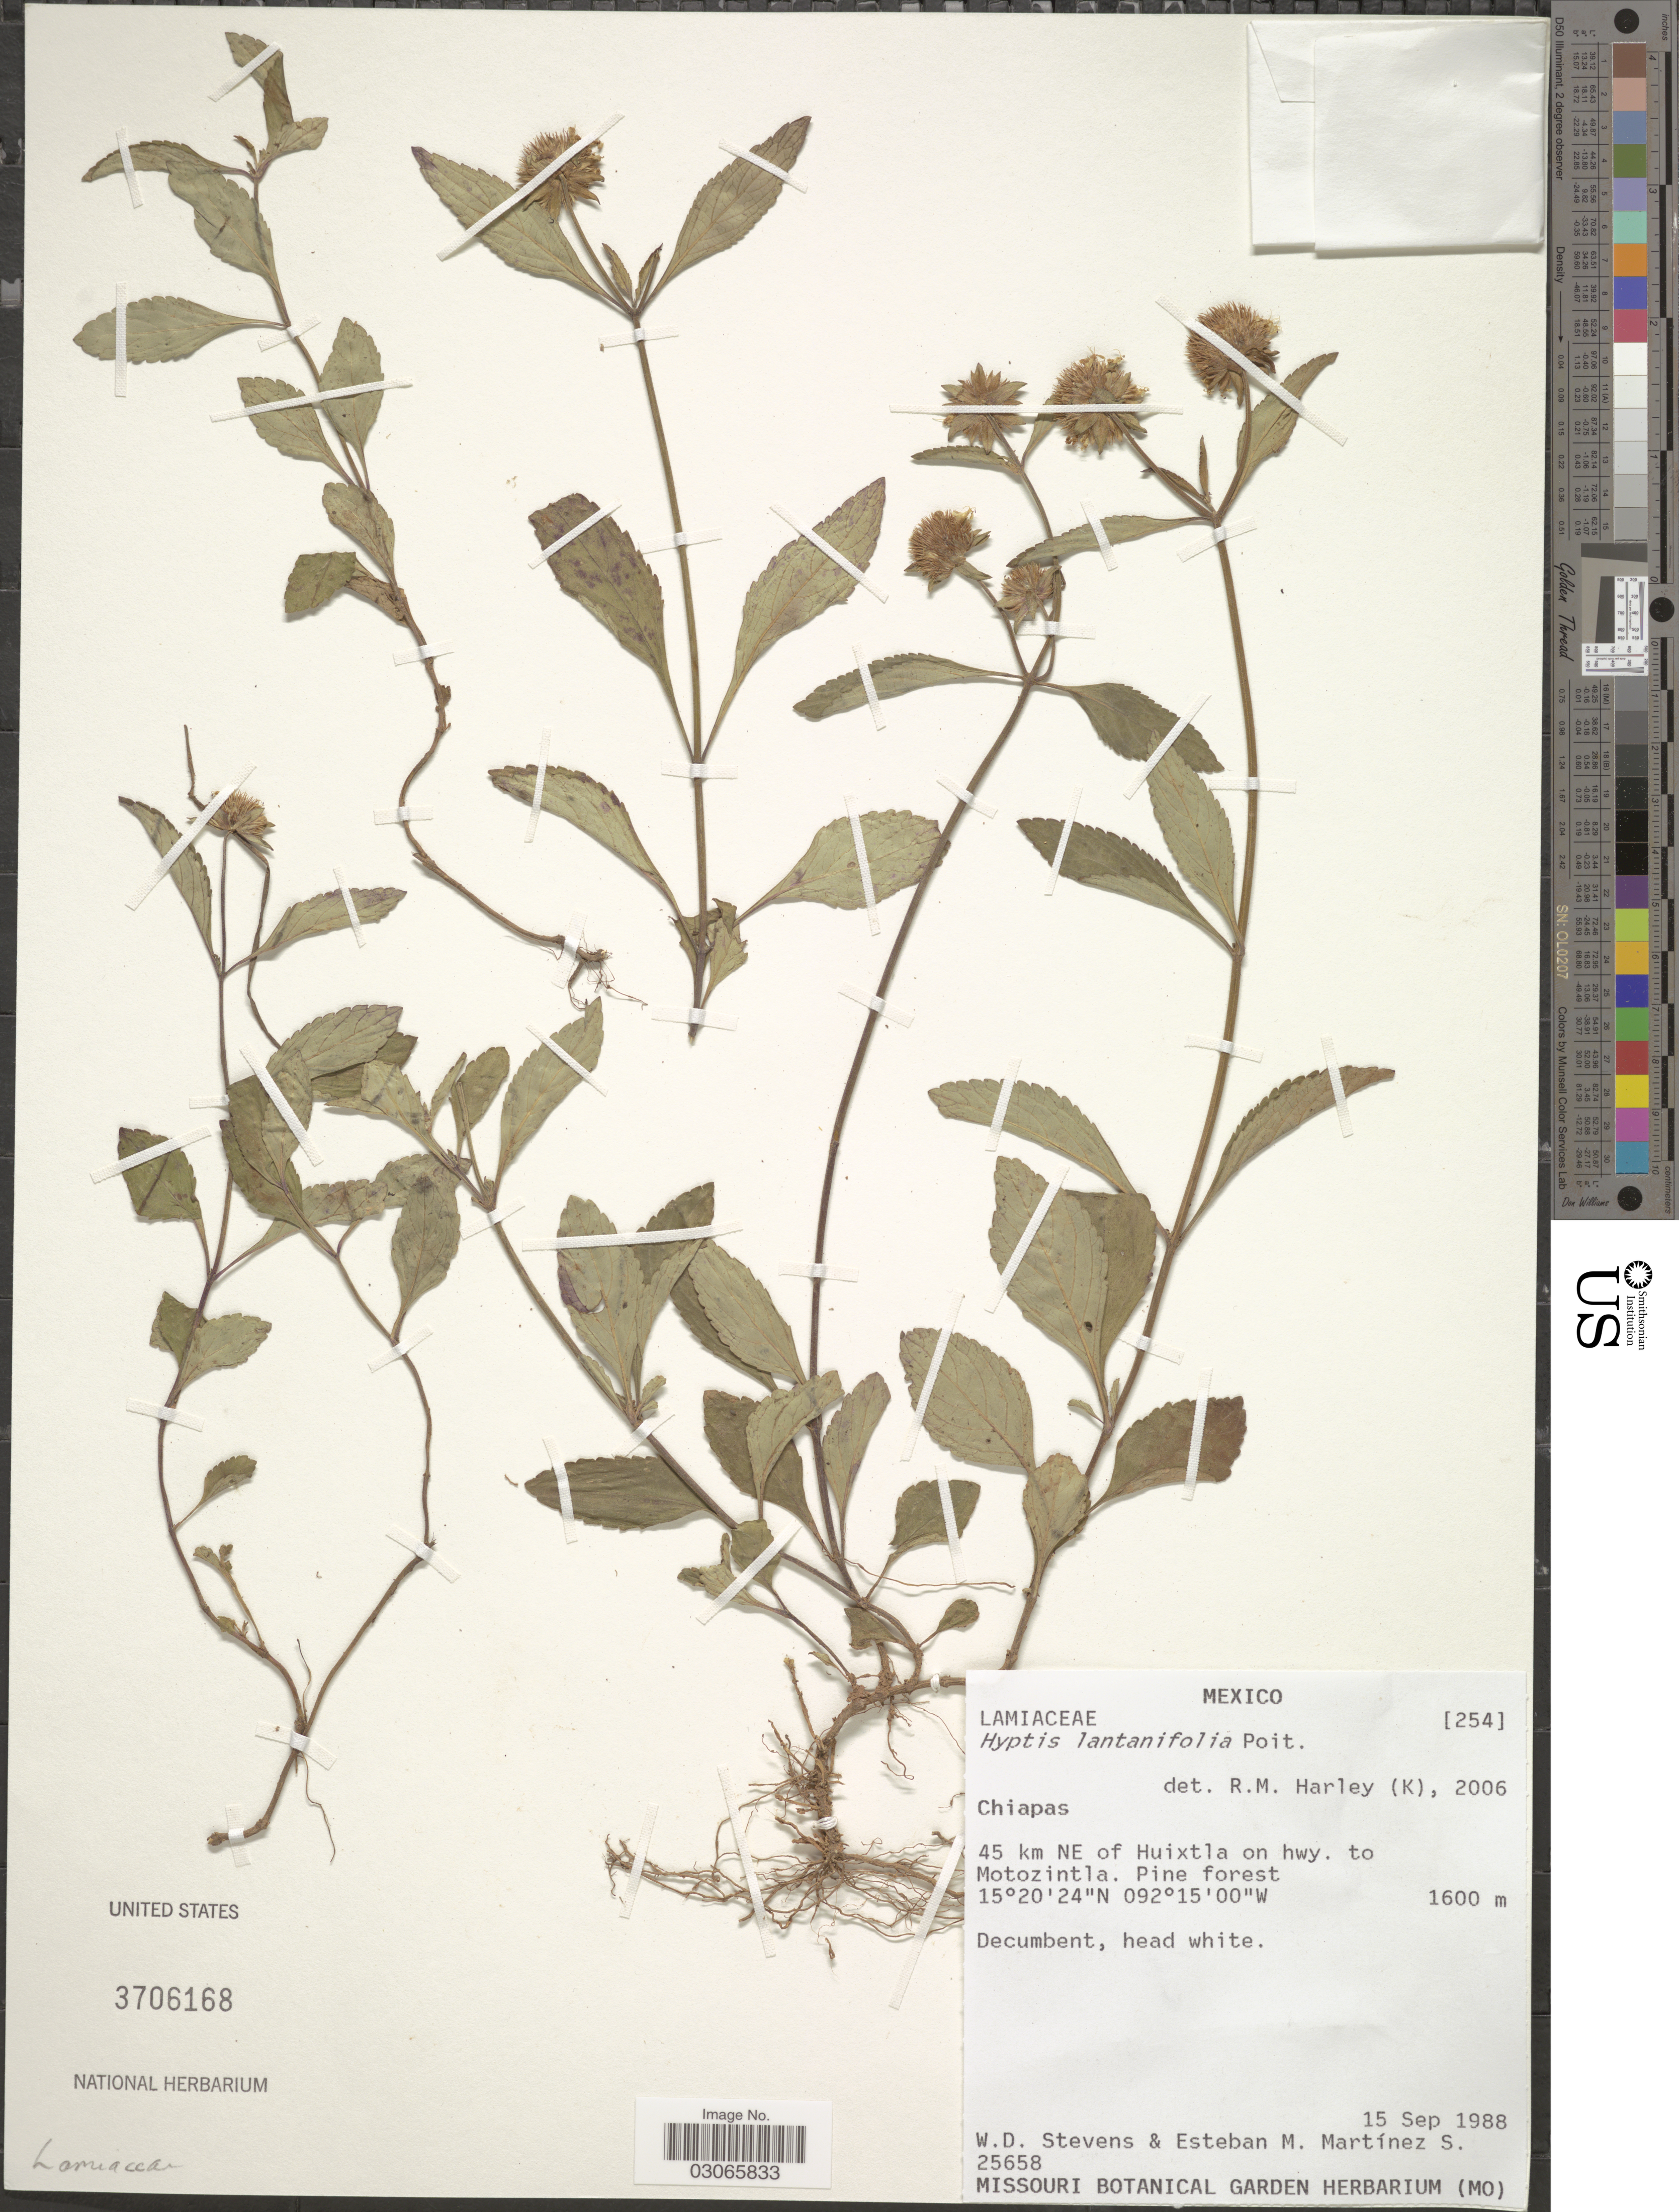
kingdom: Plantae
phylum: Tracheophyta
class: Magnoliopsida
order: Lamiales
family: Lamiaceae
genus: Hyptis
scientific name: Hyptis lantanifolia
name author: Poit.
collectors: W. D. Stevens & E. M. Martínez S.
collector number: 25658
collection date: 1988-09-15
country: Mexico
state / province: Chiapas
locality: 45 km NE of Huixtla on hwy. to Motozintla.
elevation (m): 1600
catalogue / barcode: US 3706168